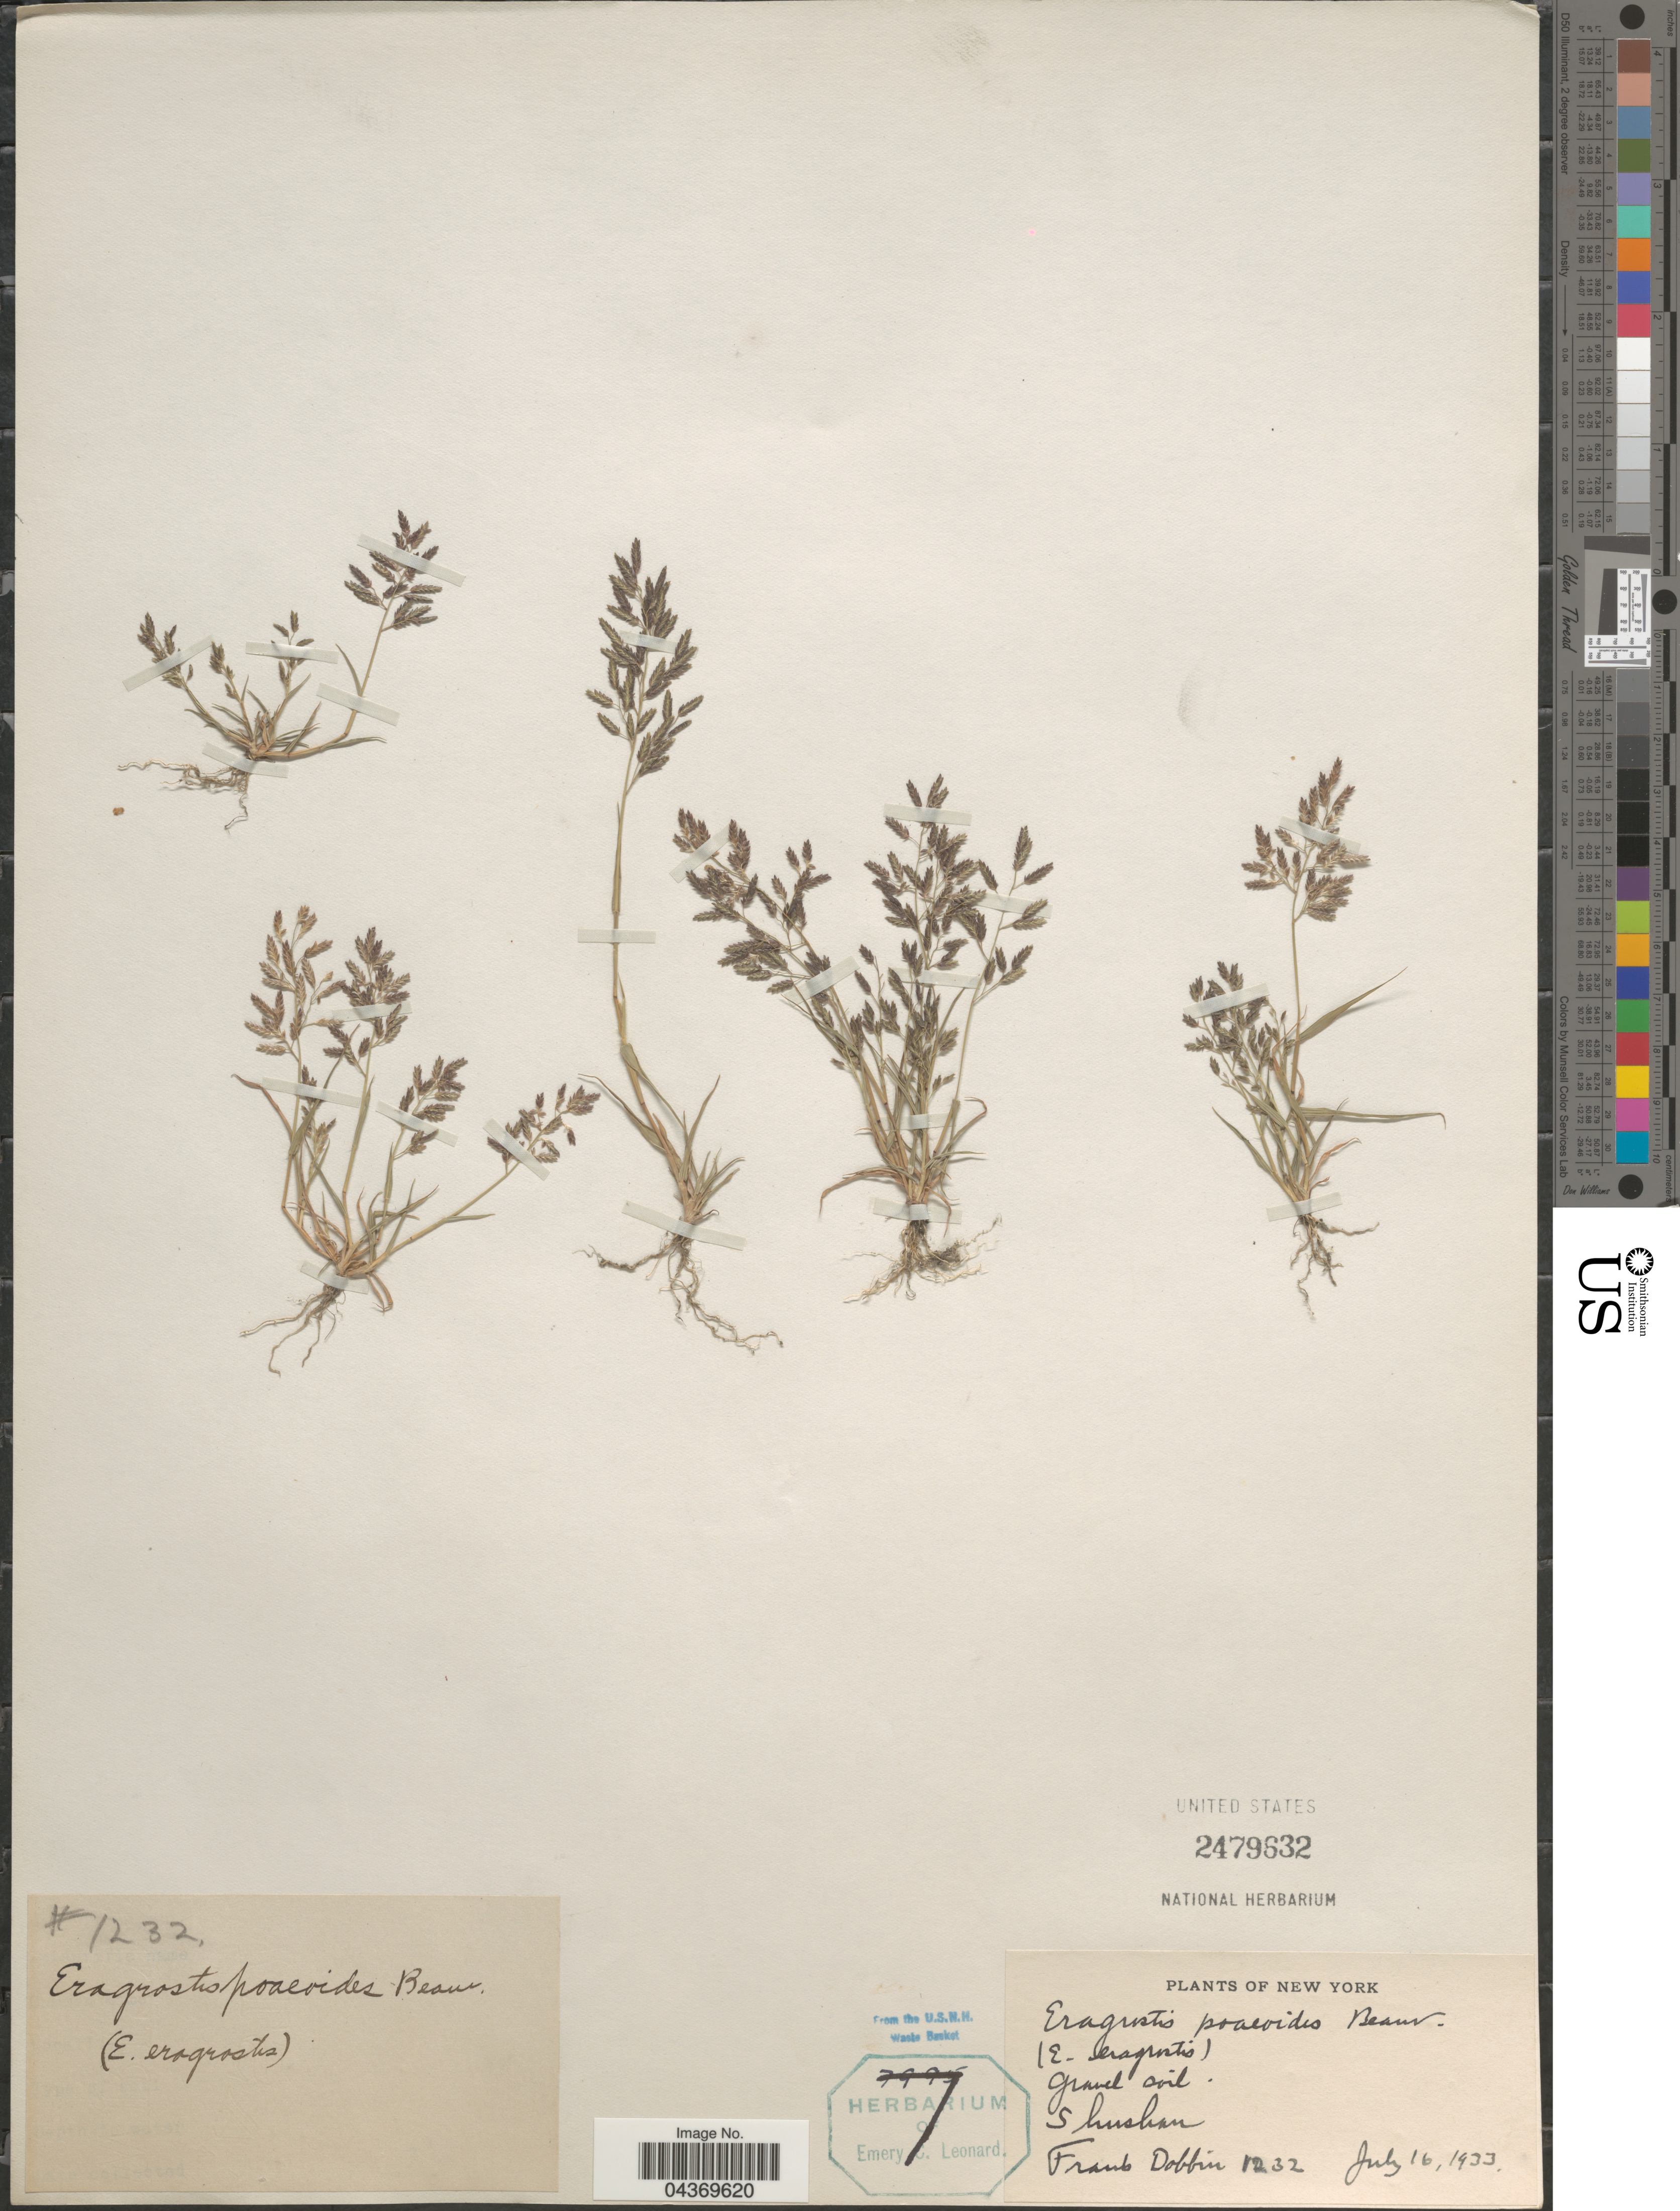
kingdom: Plantae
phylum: Tracheophyta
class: Liliopsida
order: Poales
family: Poaceae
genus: Eragrostis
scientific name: Eragrostis minor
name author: Host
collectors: F. Dobbin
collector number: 1232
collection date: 1933-07-16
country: United States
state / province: New York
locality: Shushan.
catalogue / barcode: US 2479632